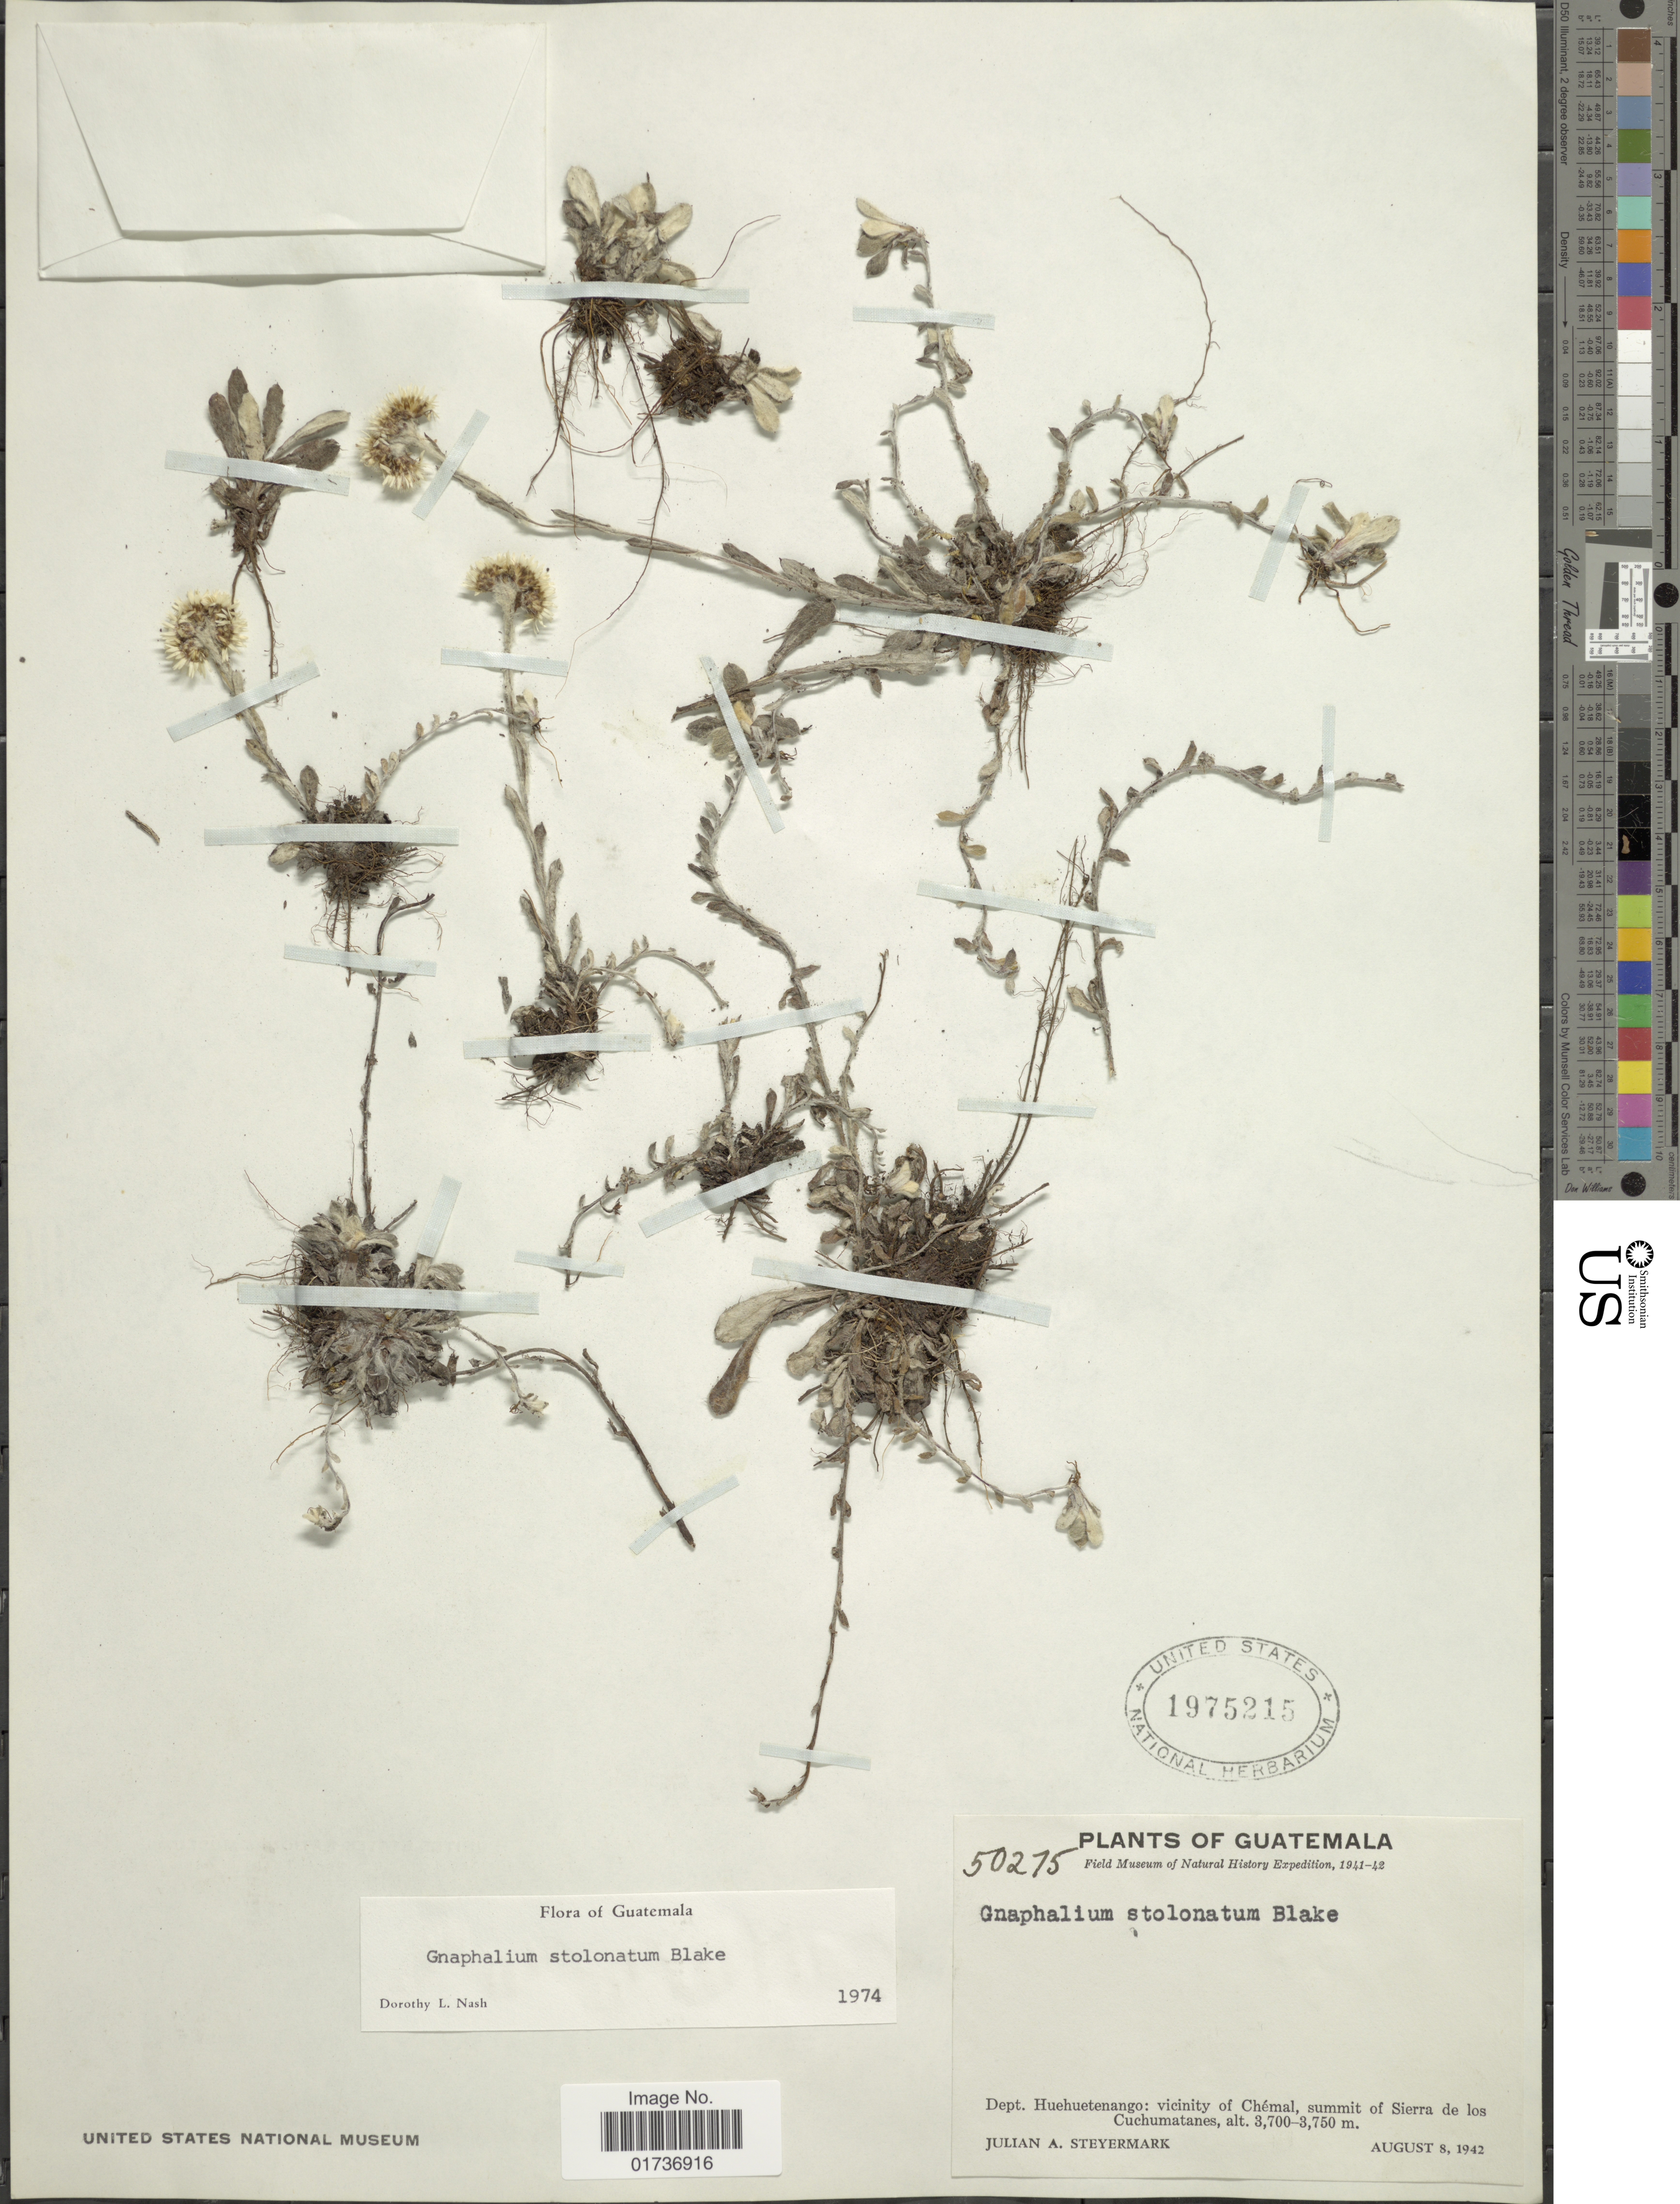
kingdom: Plantae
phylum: Tracheophyta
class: Magnoliopsida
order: Asterales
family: Asteraceae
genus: Gnaphalium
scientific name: Gnaphalium stolonatum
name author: S.F. Blake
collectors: J. Steyermark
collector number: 50275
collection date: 1942-08-08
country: Guatemala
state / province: Huehuetenango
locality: Dept. Huehuetenango: vicinity of Chémal, summit of SIerra de los Cuchumatanes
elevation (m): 3700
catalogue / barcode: US 1975215